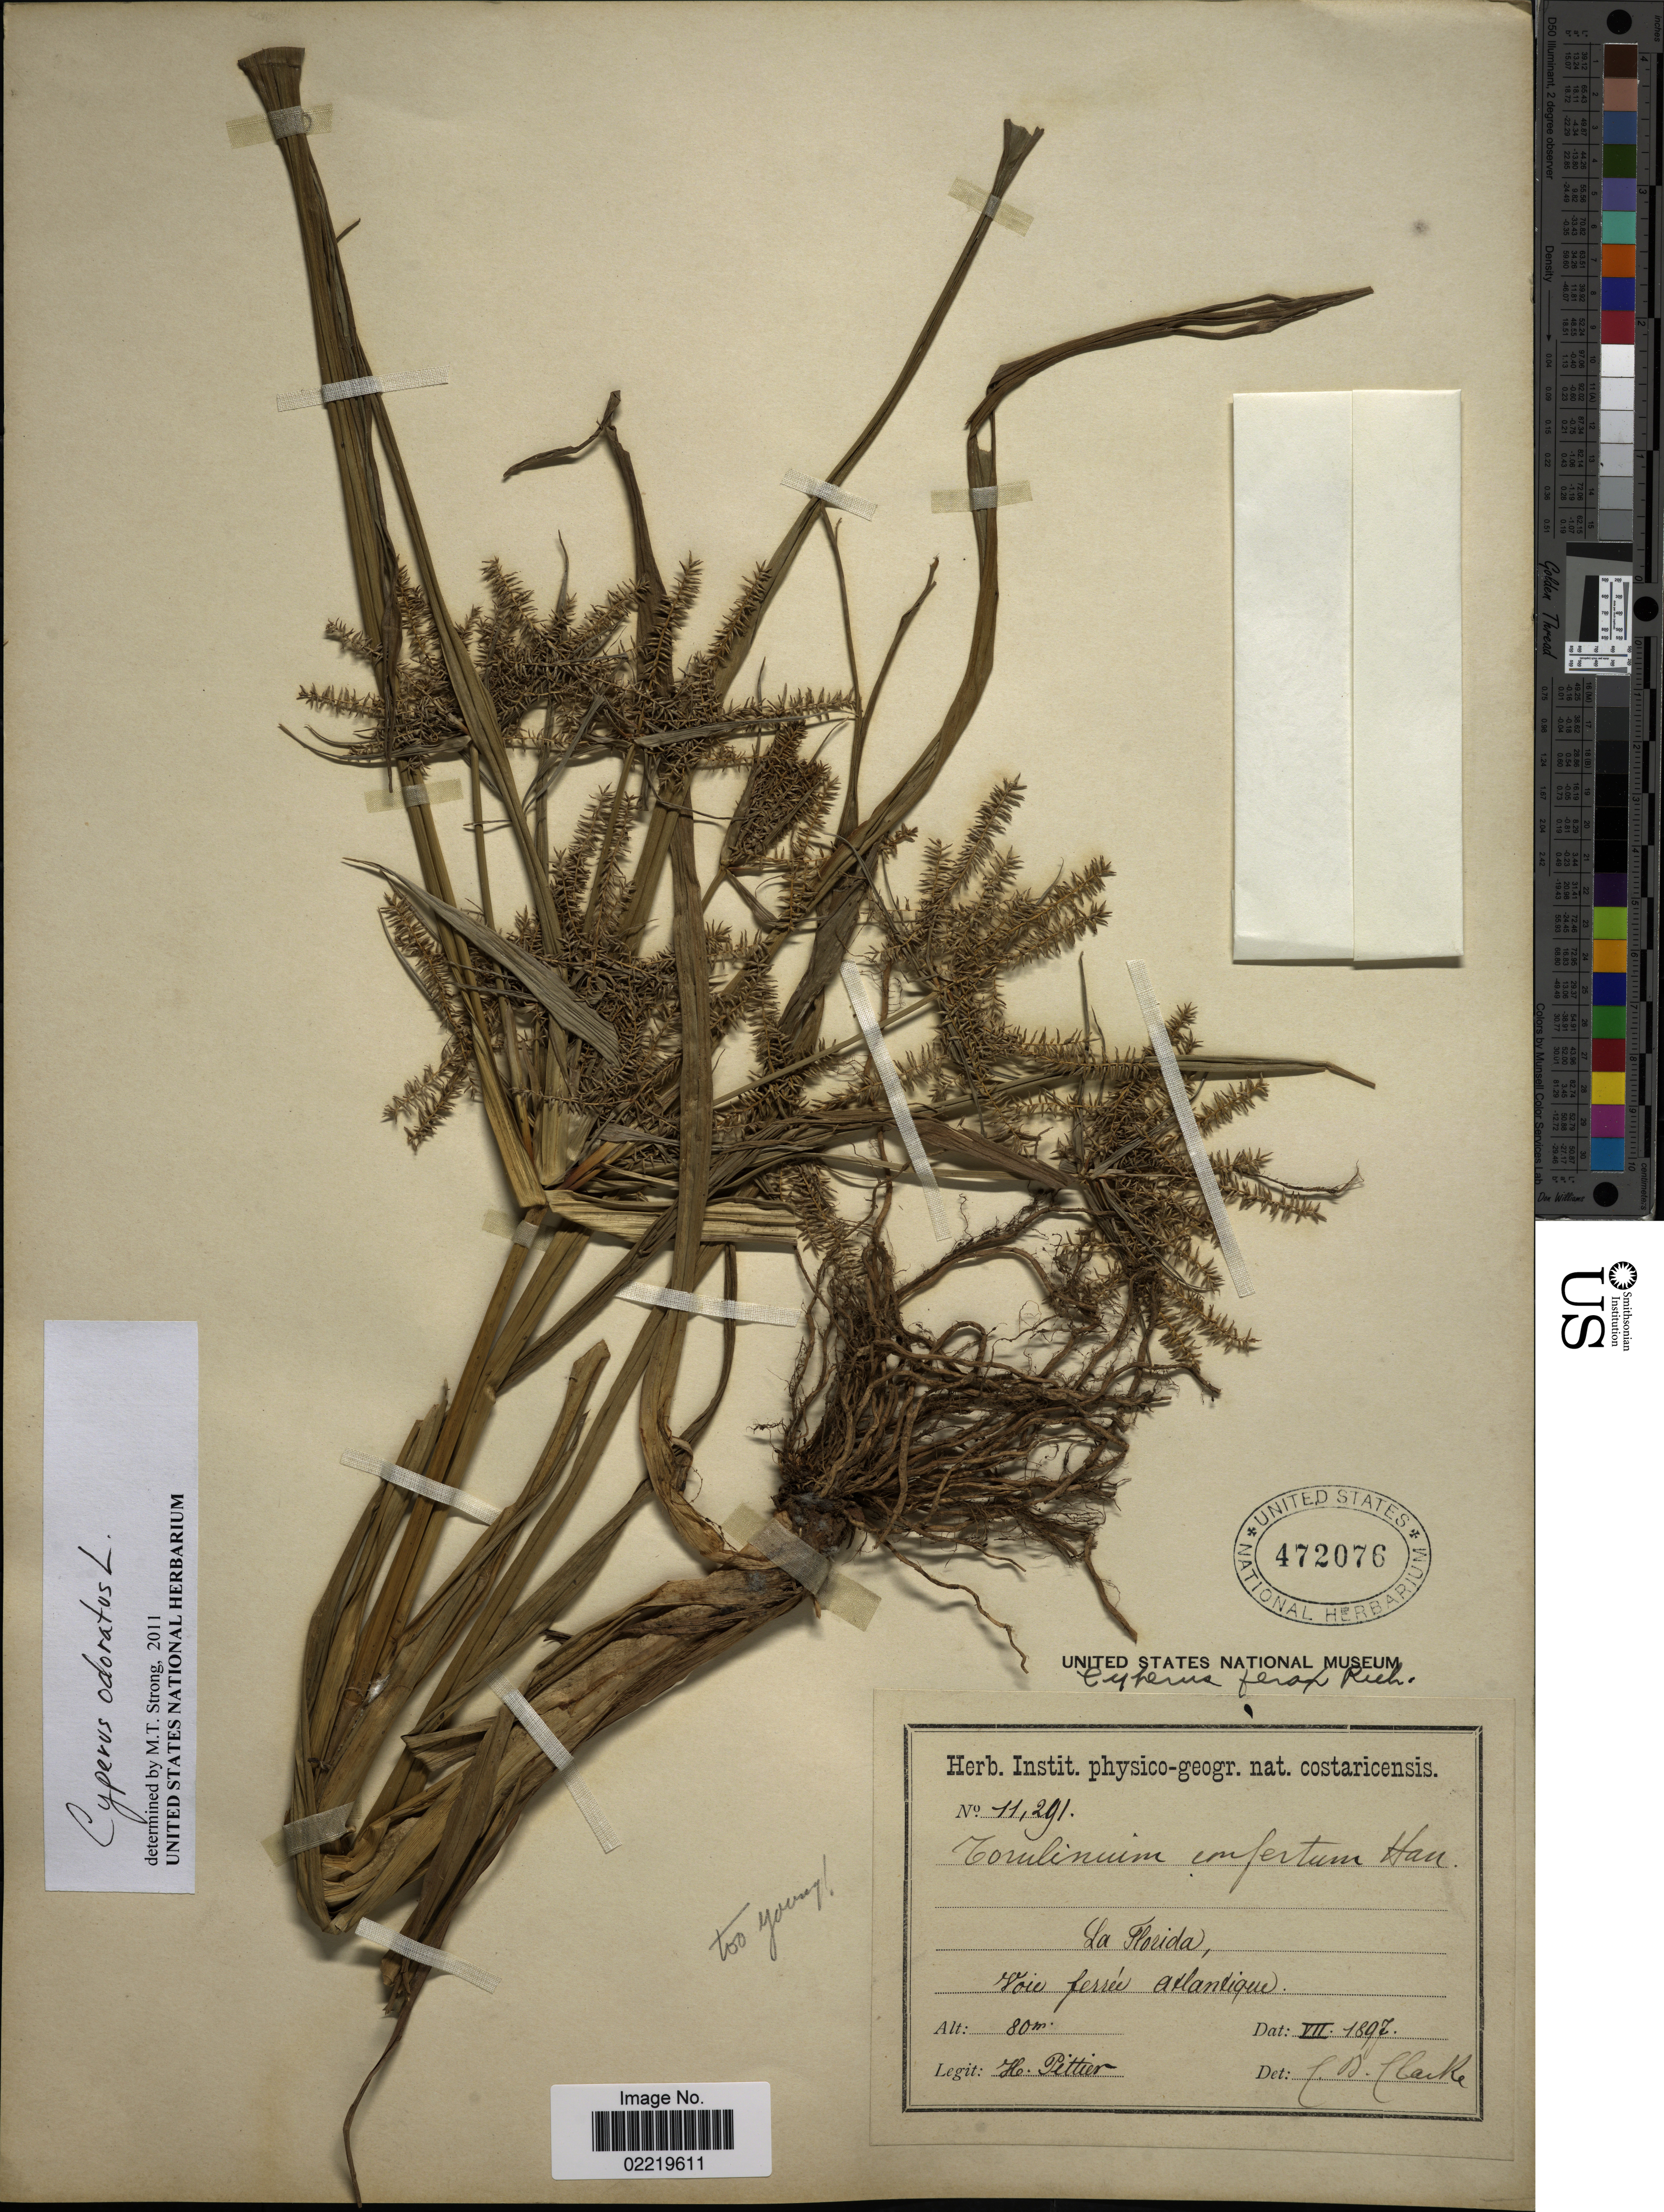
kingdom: Plantae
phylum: Tracheophyta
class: Liliopsida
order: Poales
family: Cyperaceae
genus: Cyperus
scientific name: Cyperus odoratus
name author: L.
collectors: H. F. Pittier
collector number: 11291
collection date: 1897-07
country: Colombia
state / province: Atlántico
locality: La Florida, Voie ferree Atlantique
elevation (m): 80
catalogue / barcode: US 472076